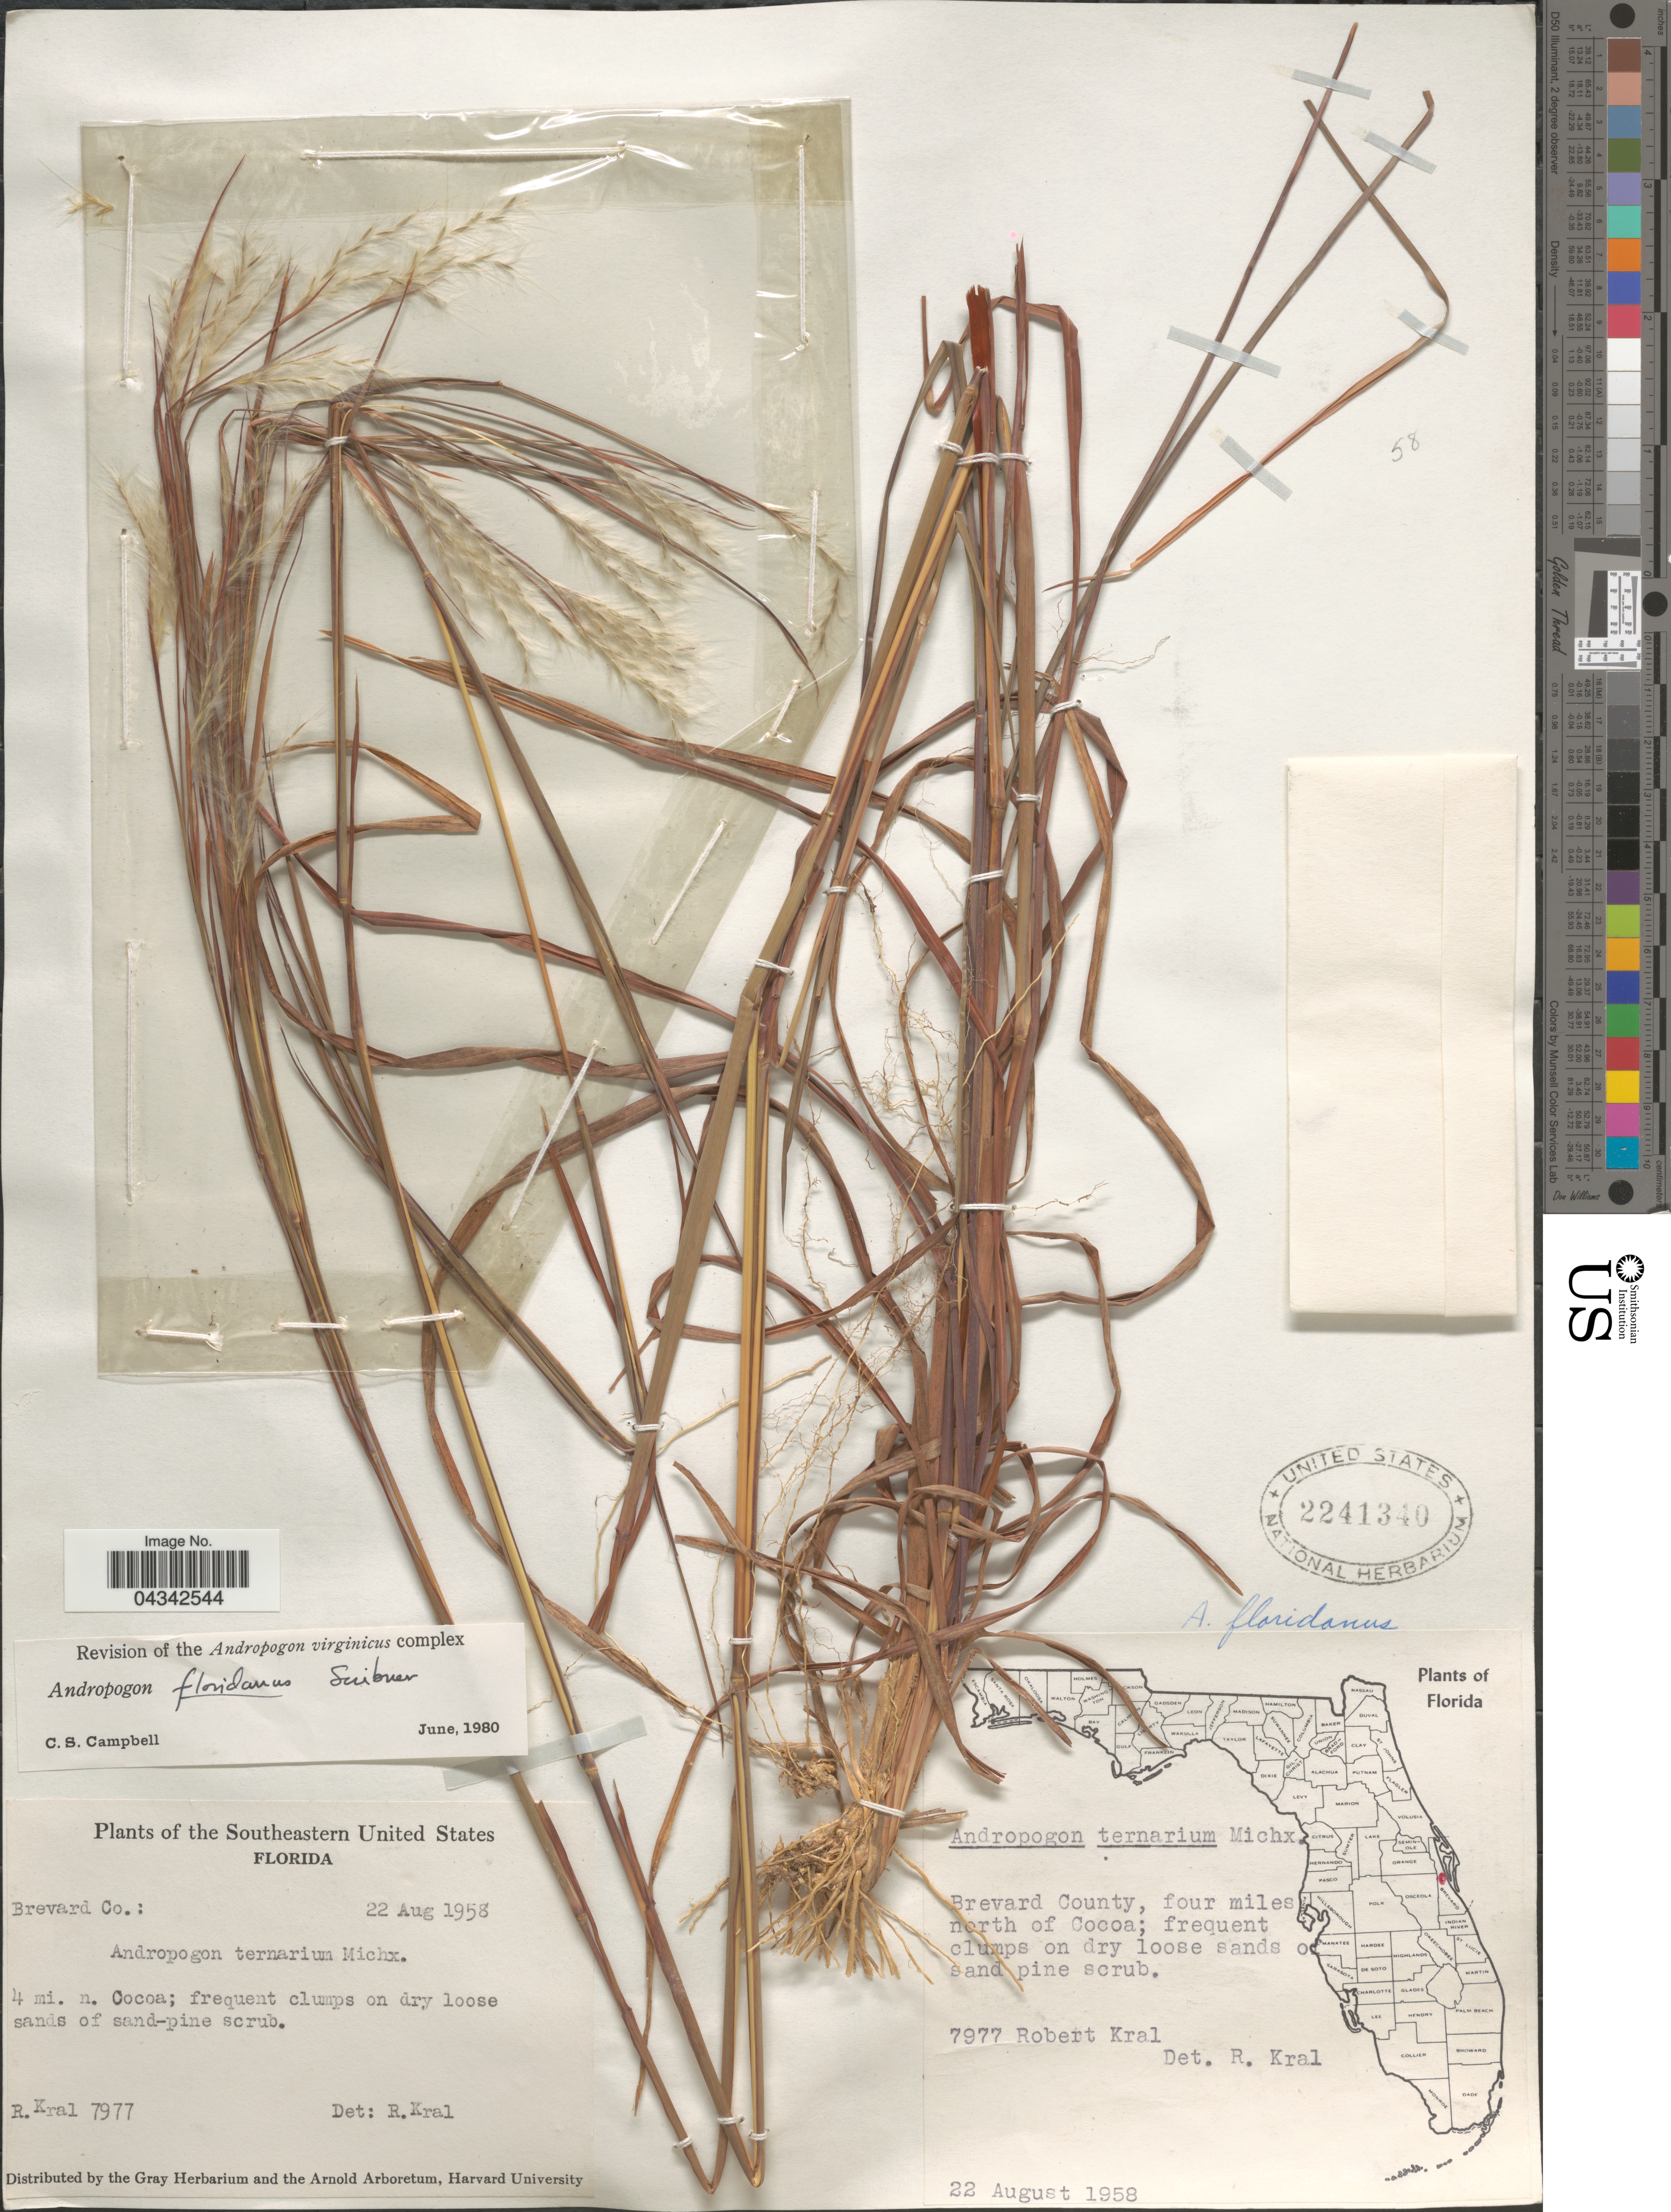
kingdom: Plantae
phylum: Tracheophyta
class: Liliopsida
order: Poales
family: Poaceae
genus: Andropogon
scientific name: Andropogon floridanus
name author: Scribn.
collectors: R. Kral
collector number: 7977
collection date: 1958-08-22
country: United States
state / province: Florida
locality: The Southeastern United States. Brevard County 4 miles north of Cocoa.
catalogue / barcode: US 2241340